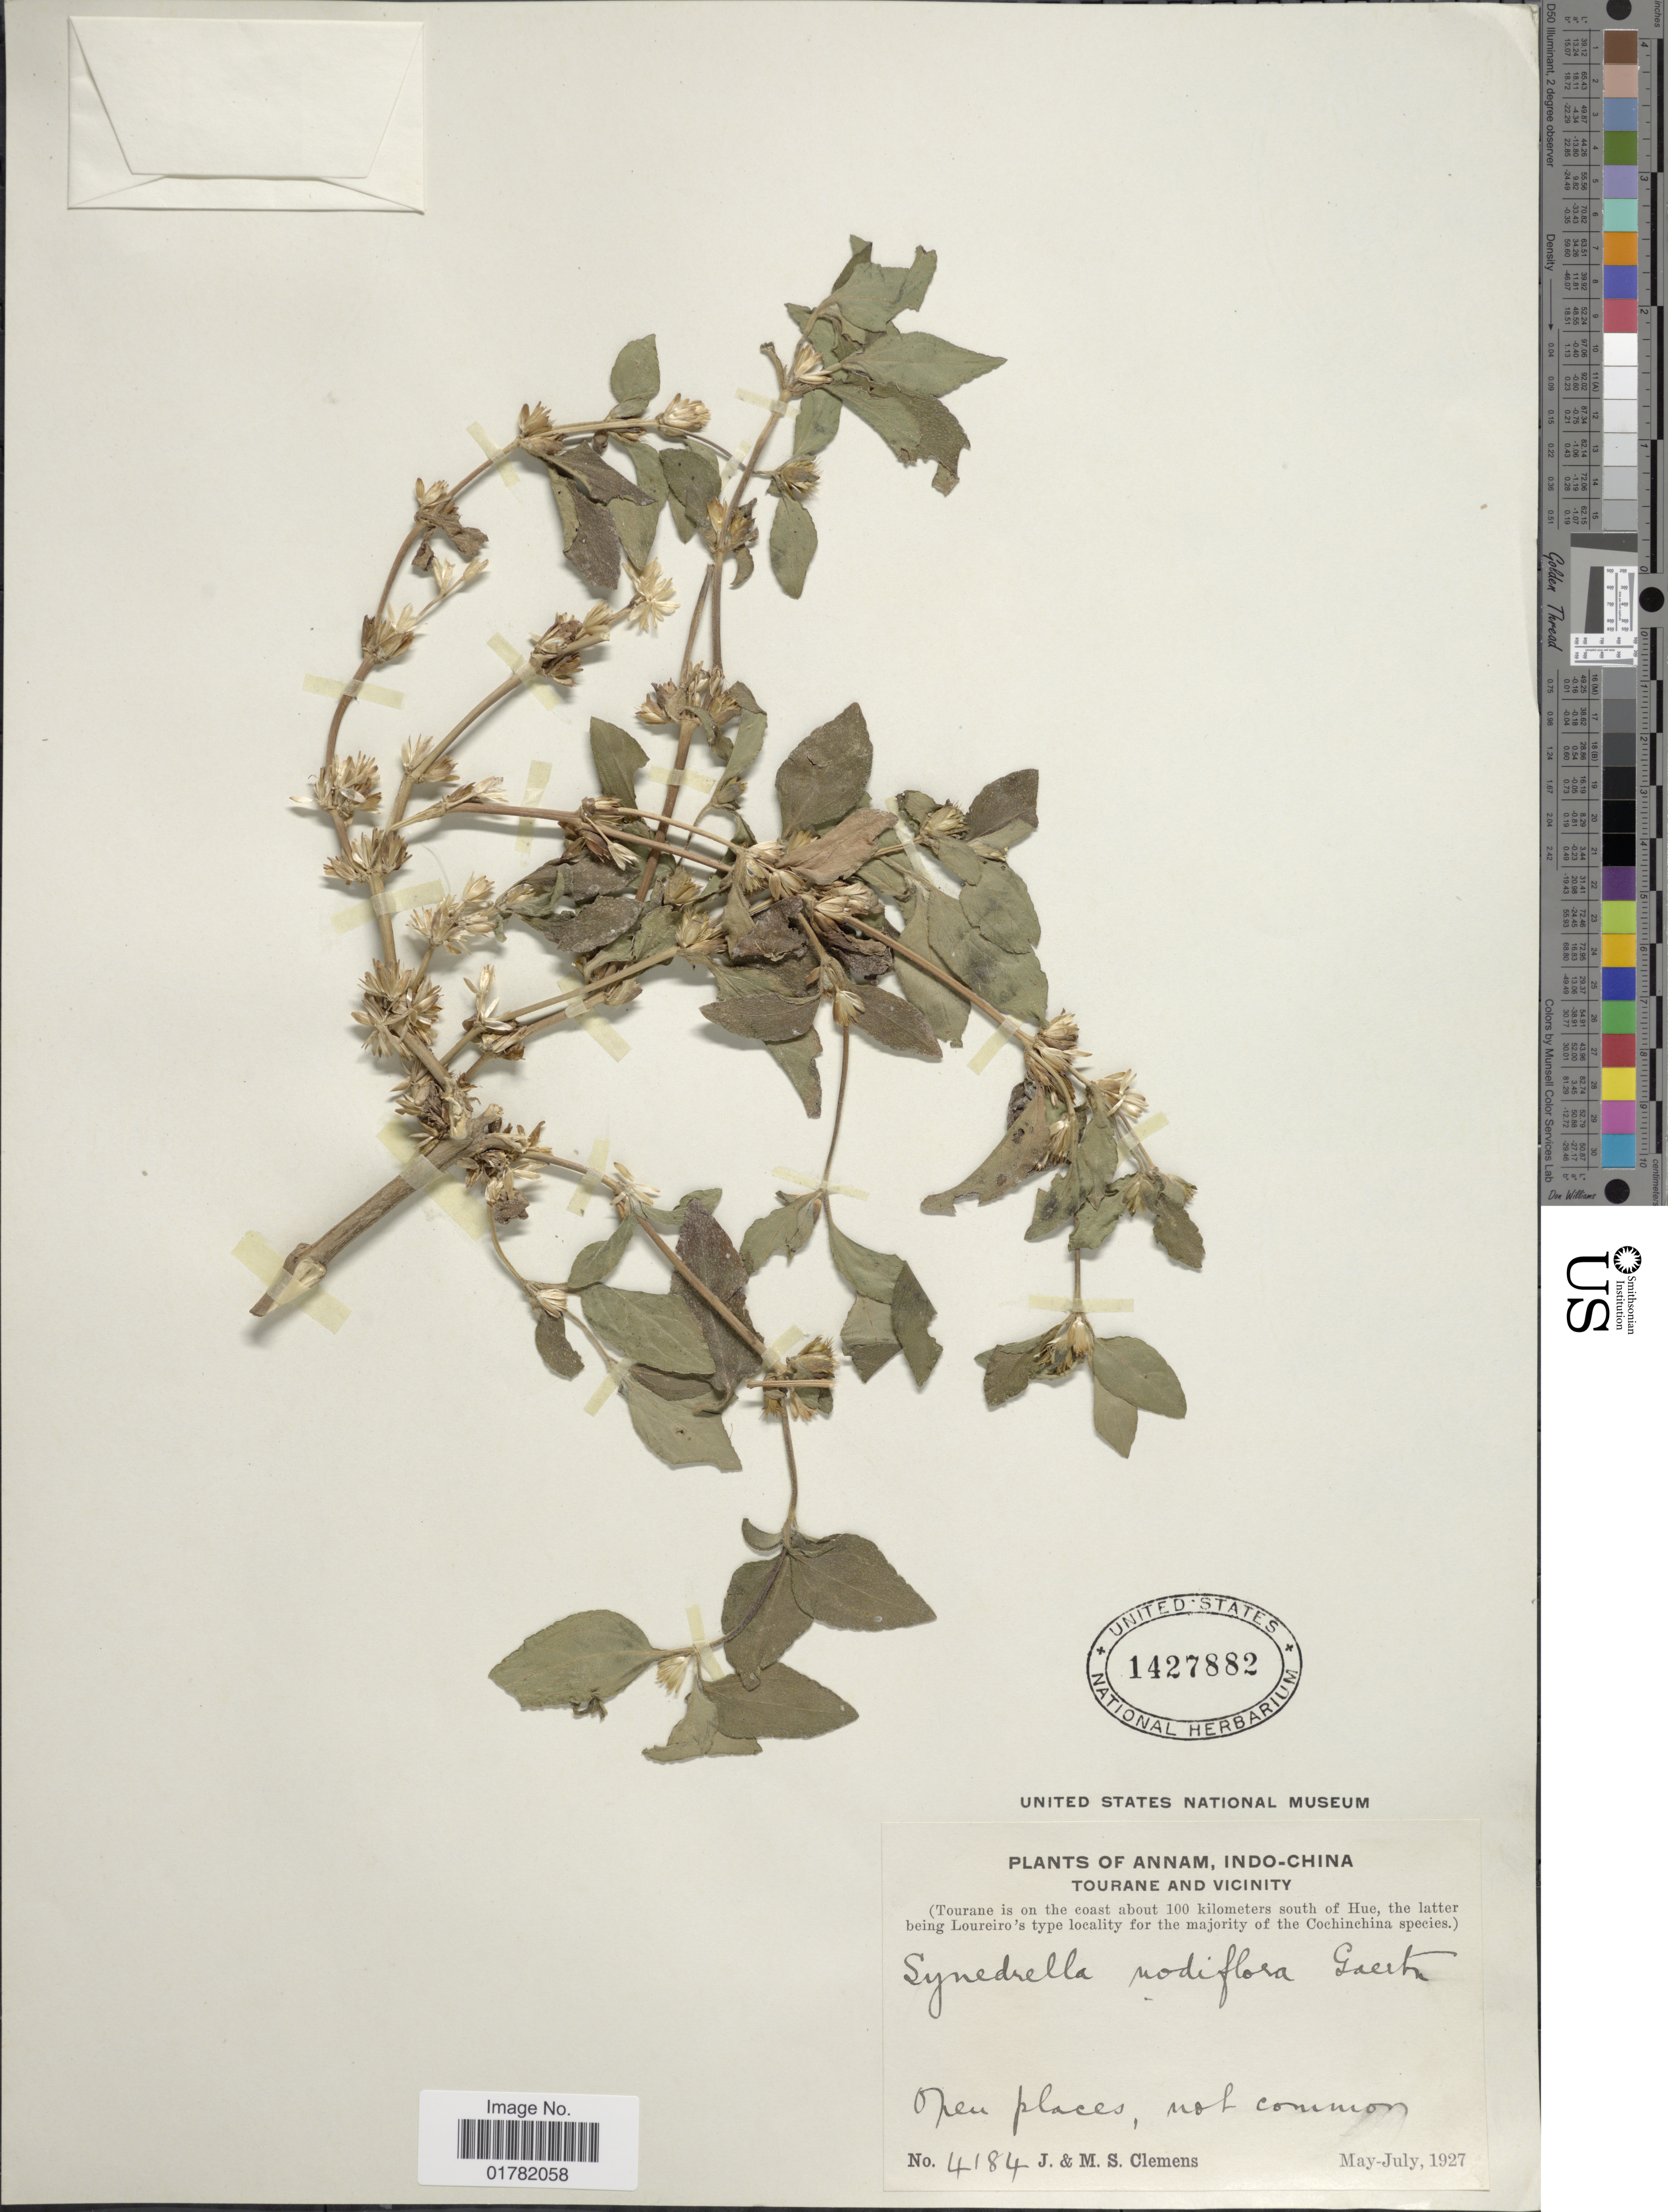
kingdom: Plantae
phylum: Tracheophyta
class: Magnoliopsida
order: Asterales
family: Asteraceae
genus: Synedrella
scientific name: Synedrella nodiflora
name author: (L.) Gaertn.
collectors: J. Clemens & M. S. Clemens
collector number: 4184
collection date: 1927-05/1927-07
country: Vietnam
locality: Annam, Indo-China, Tourane and Vicinity (Tourane is on the coast about 100 kilimoeters south of Hue, the latter being Loureiro's type for the majority of the Cochichina species)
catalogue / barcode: US 1427882